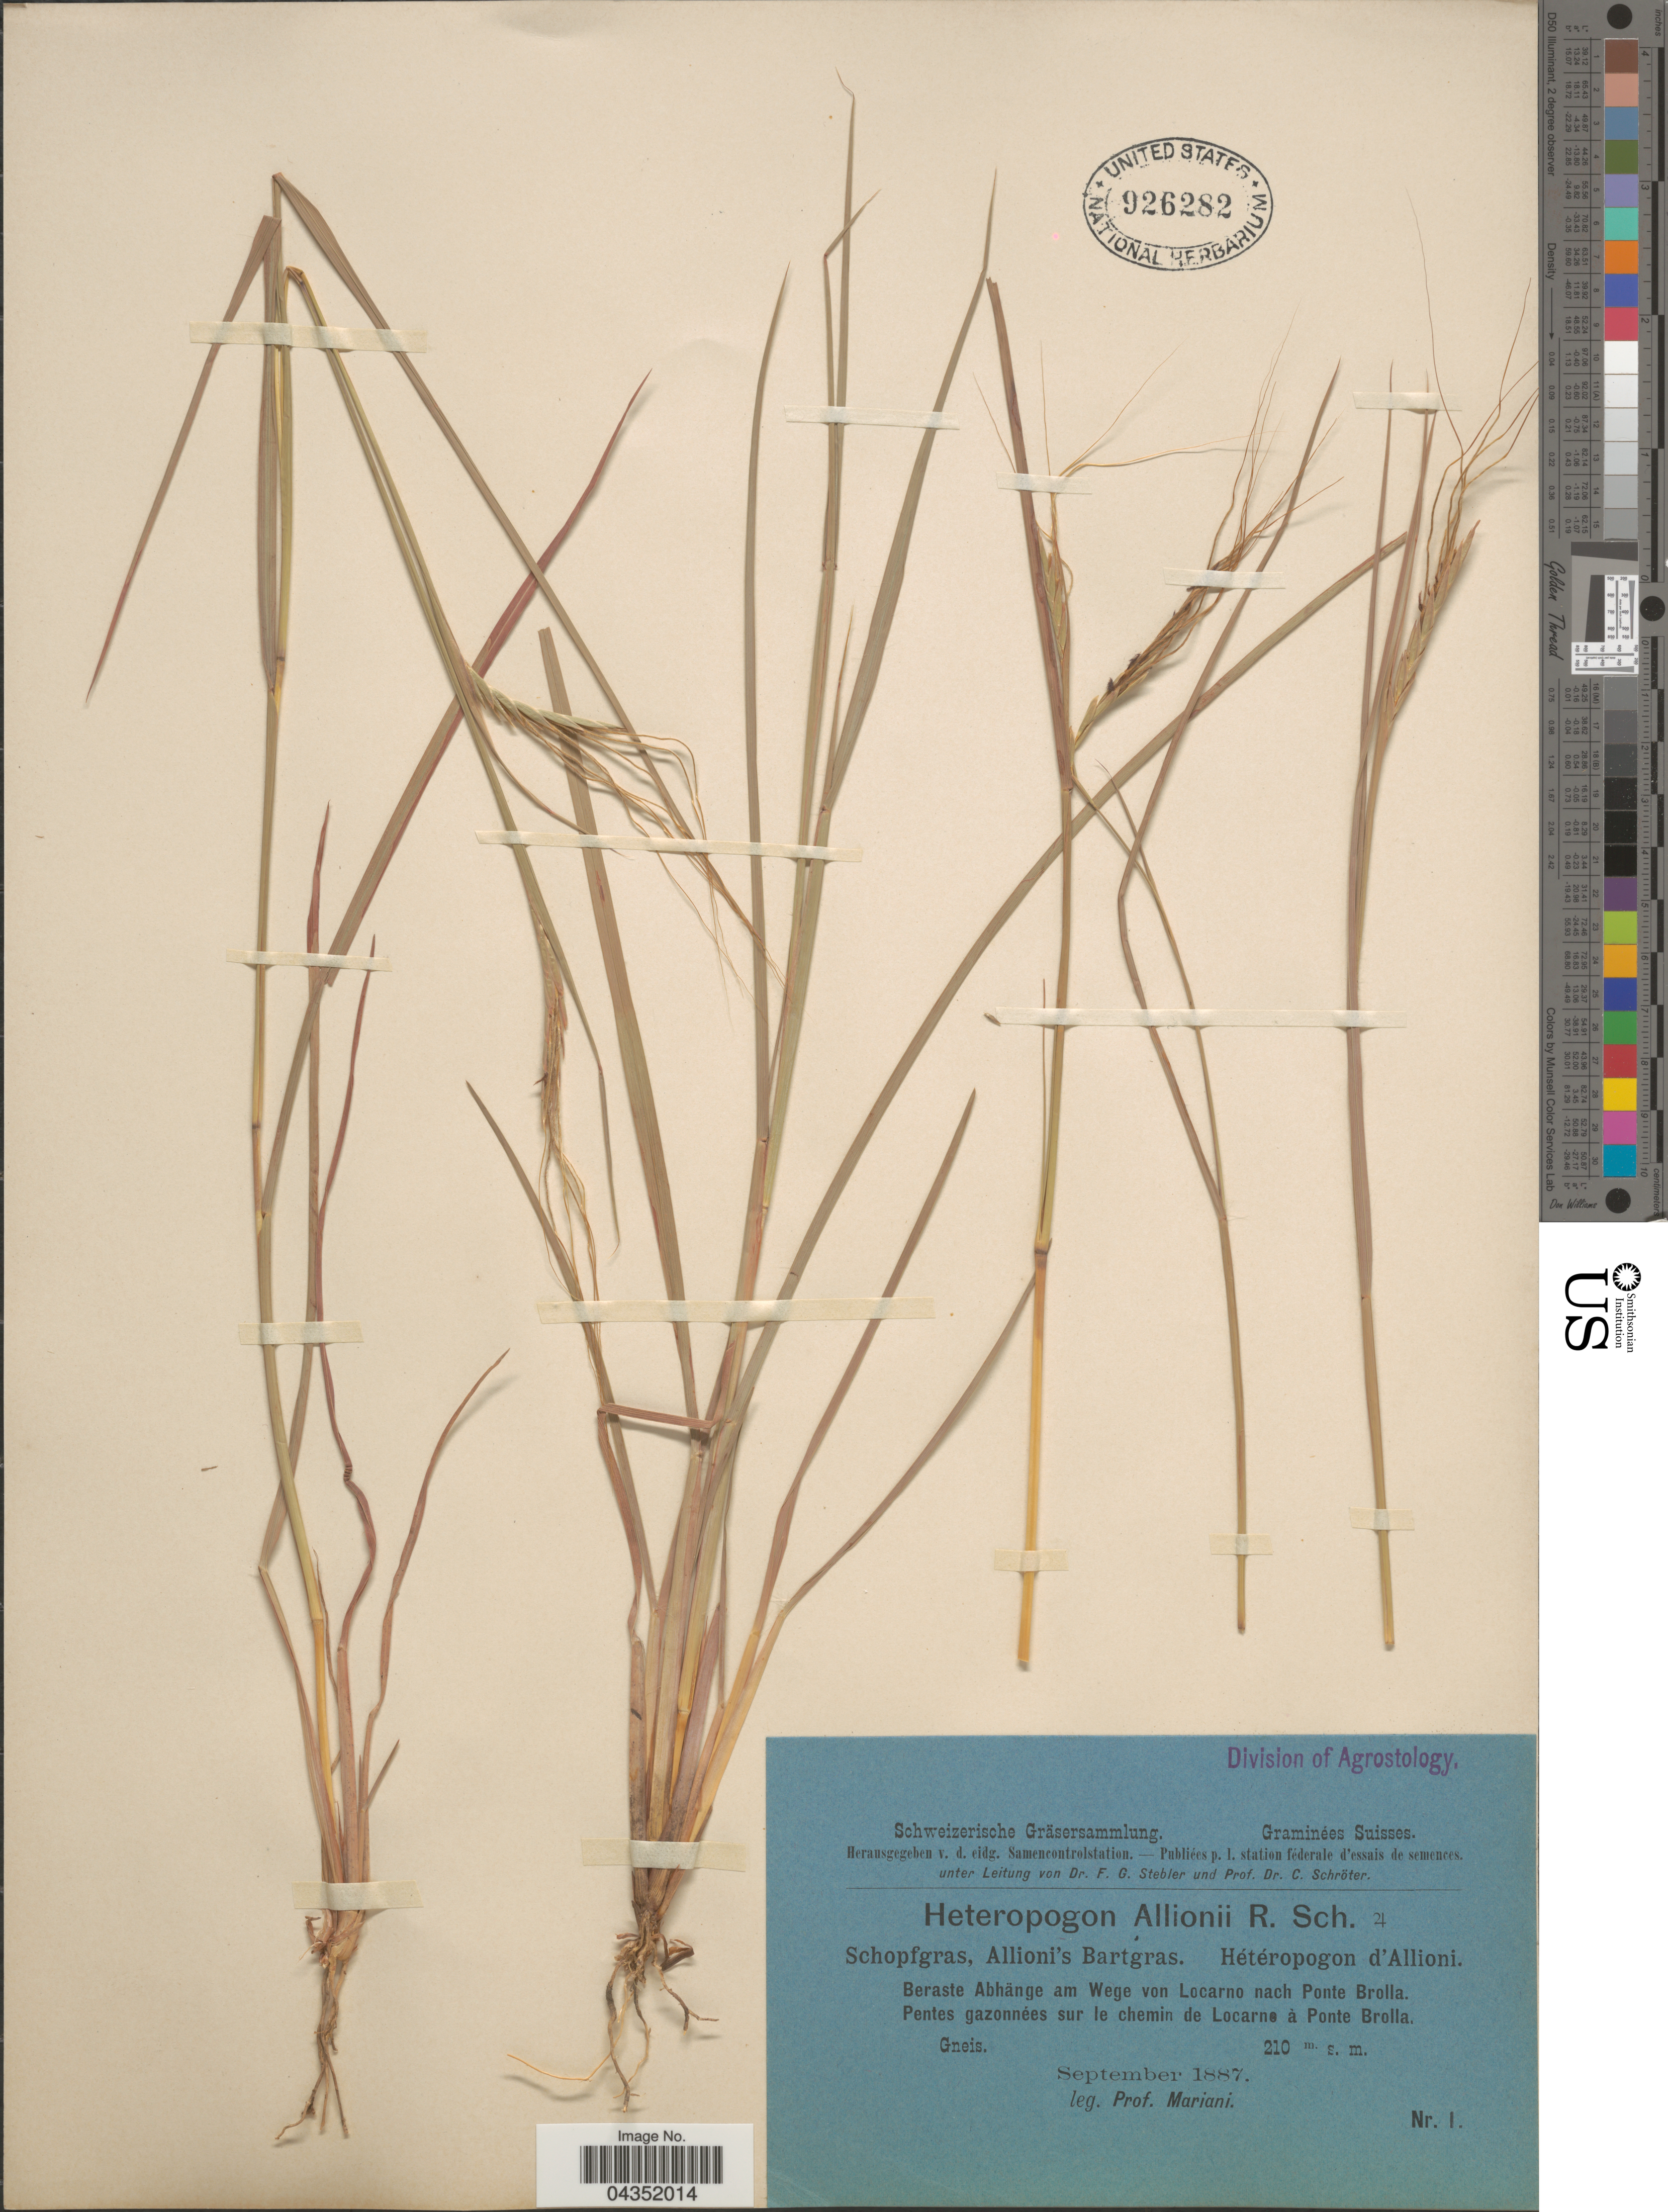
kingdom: Plantae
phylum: Tracheophyta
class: Liliopsida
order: Poales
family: Poaceae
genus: Heteropogon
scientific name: Heteropogon contortus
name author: (L.) P. Beauv. ex Roem. & Schult.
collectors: Prof. Mariani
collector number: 1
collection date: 1887-09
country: Switzerland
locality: Beraste Abhänge am Wege von Locarno nach Ponte Brolla. Pentes gazonnées sur le chemin de Locarno à Ponte Brolla. Gneis [unsure placement].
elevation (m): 210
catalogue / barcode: US 926282